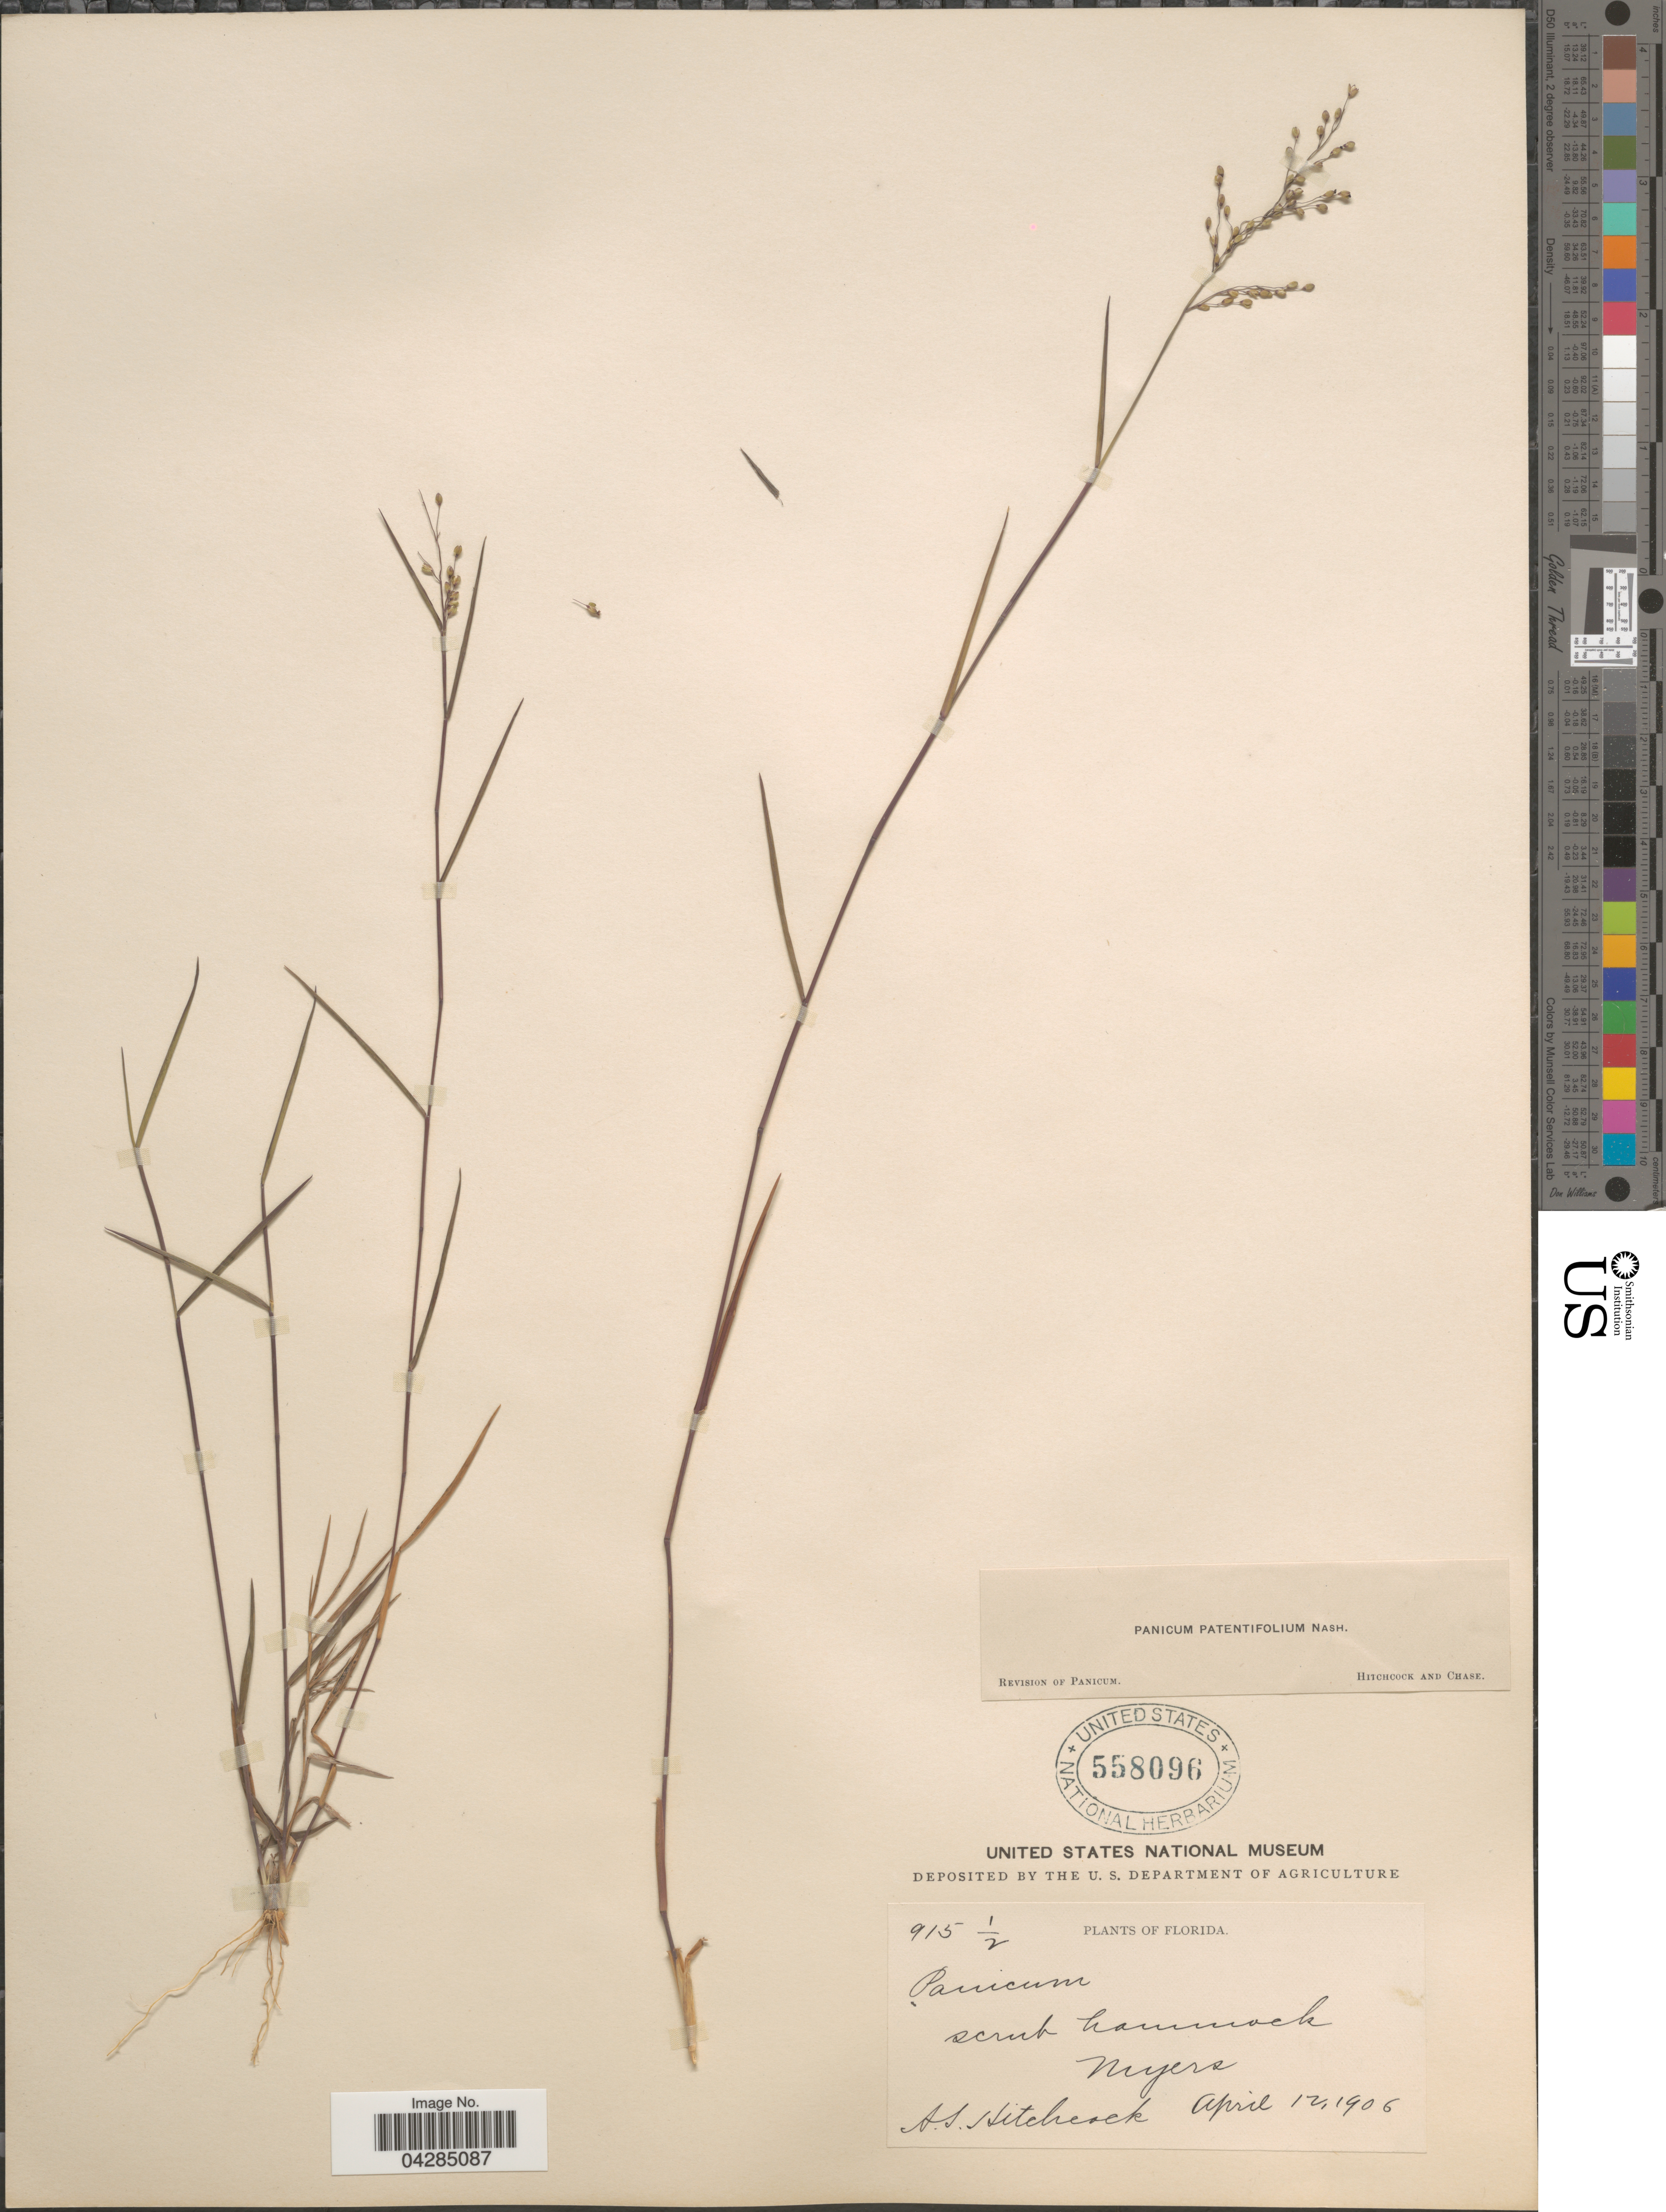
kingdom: Plantae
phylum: Tracheophyta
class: Liliopsida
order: Poales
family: Poaceae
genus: Dichanthelium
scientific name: Dichanthelium portoricense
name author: (Desv. ex Ham.) B.F. Hansen & Wunderlin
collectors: A. S. Hitchcock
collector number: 915½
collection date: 1906-04-12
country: United States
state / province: Florida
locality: Myers.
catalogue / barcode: US 558096